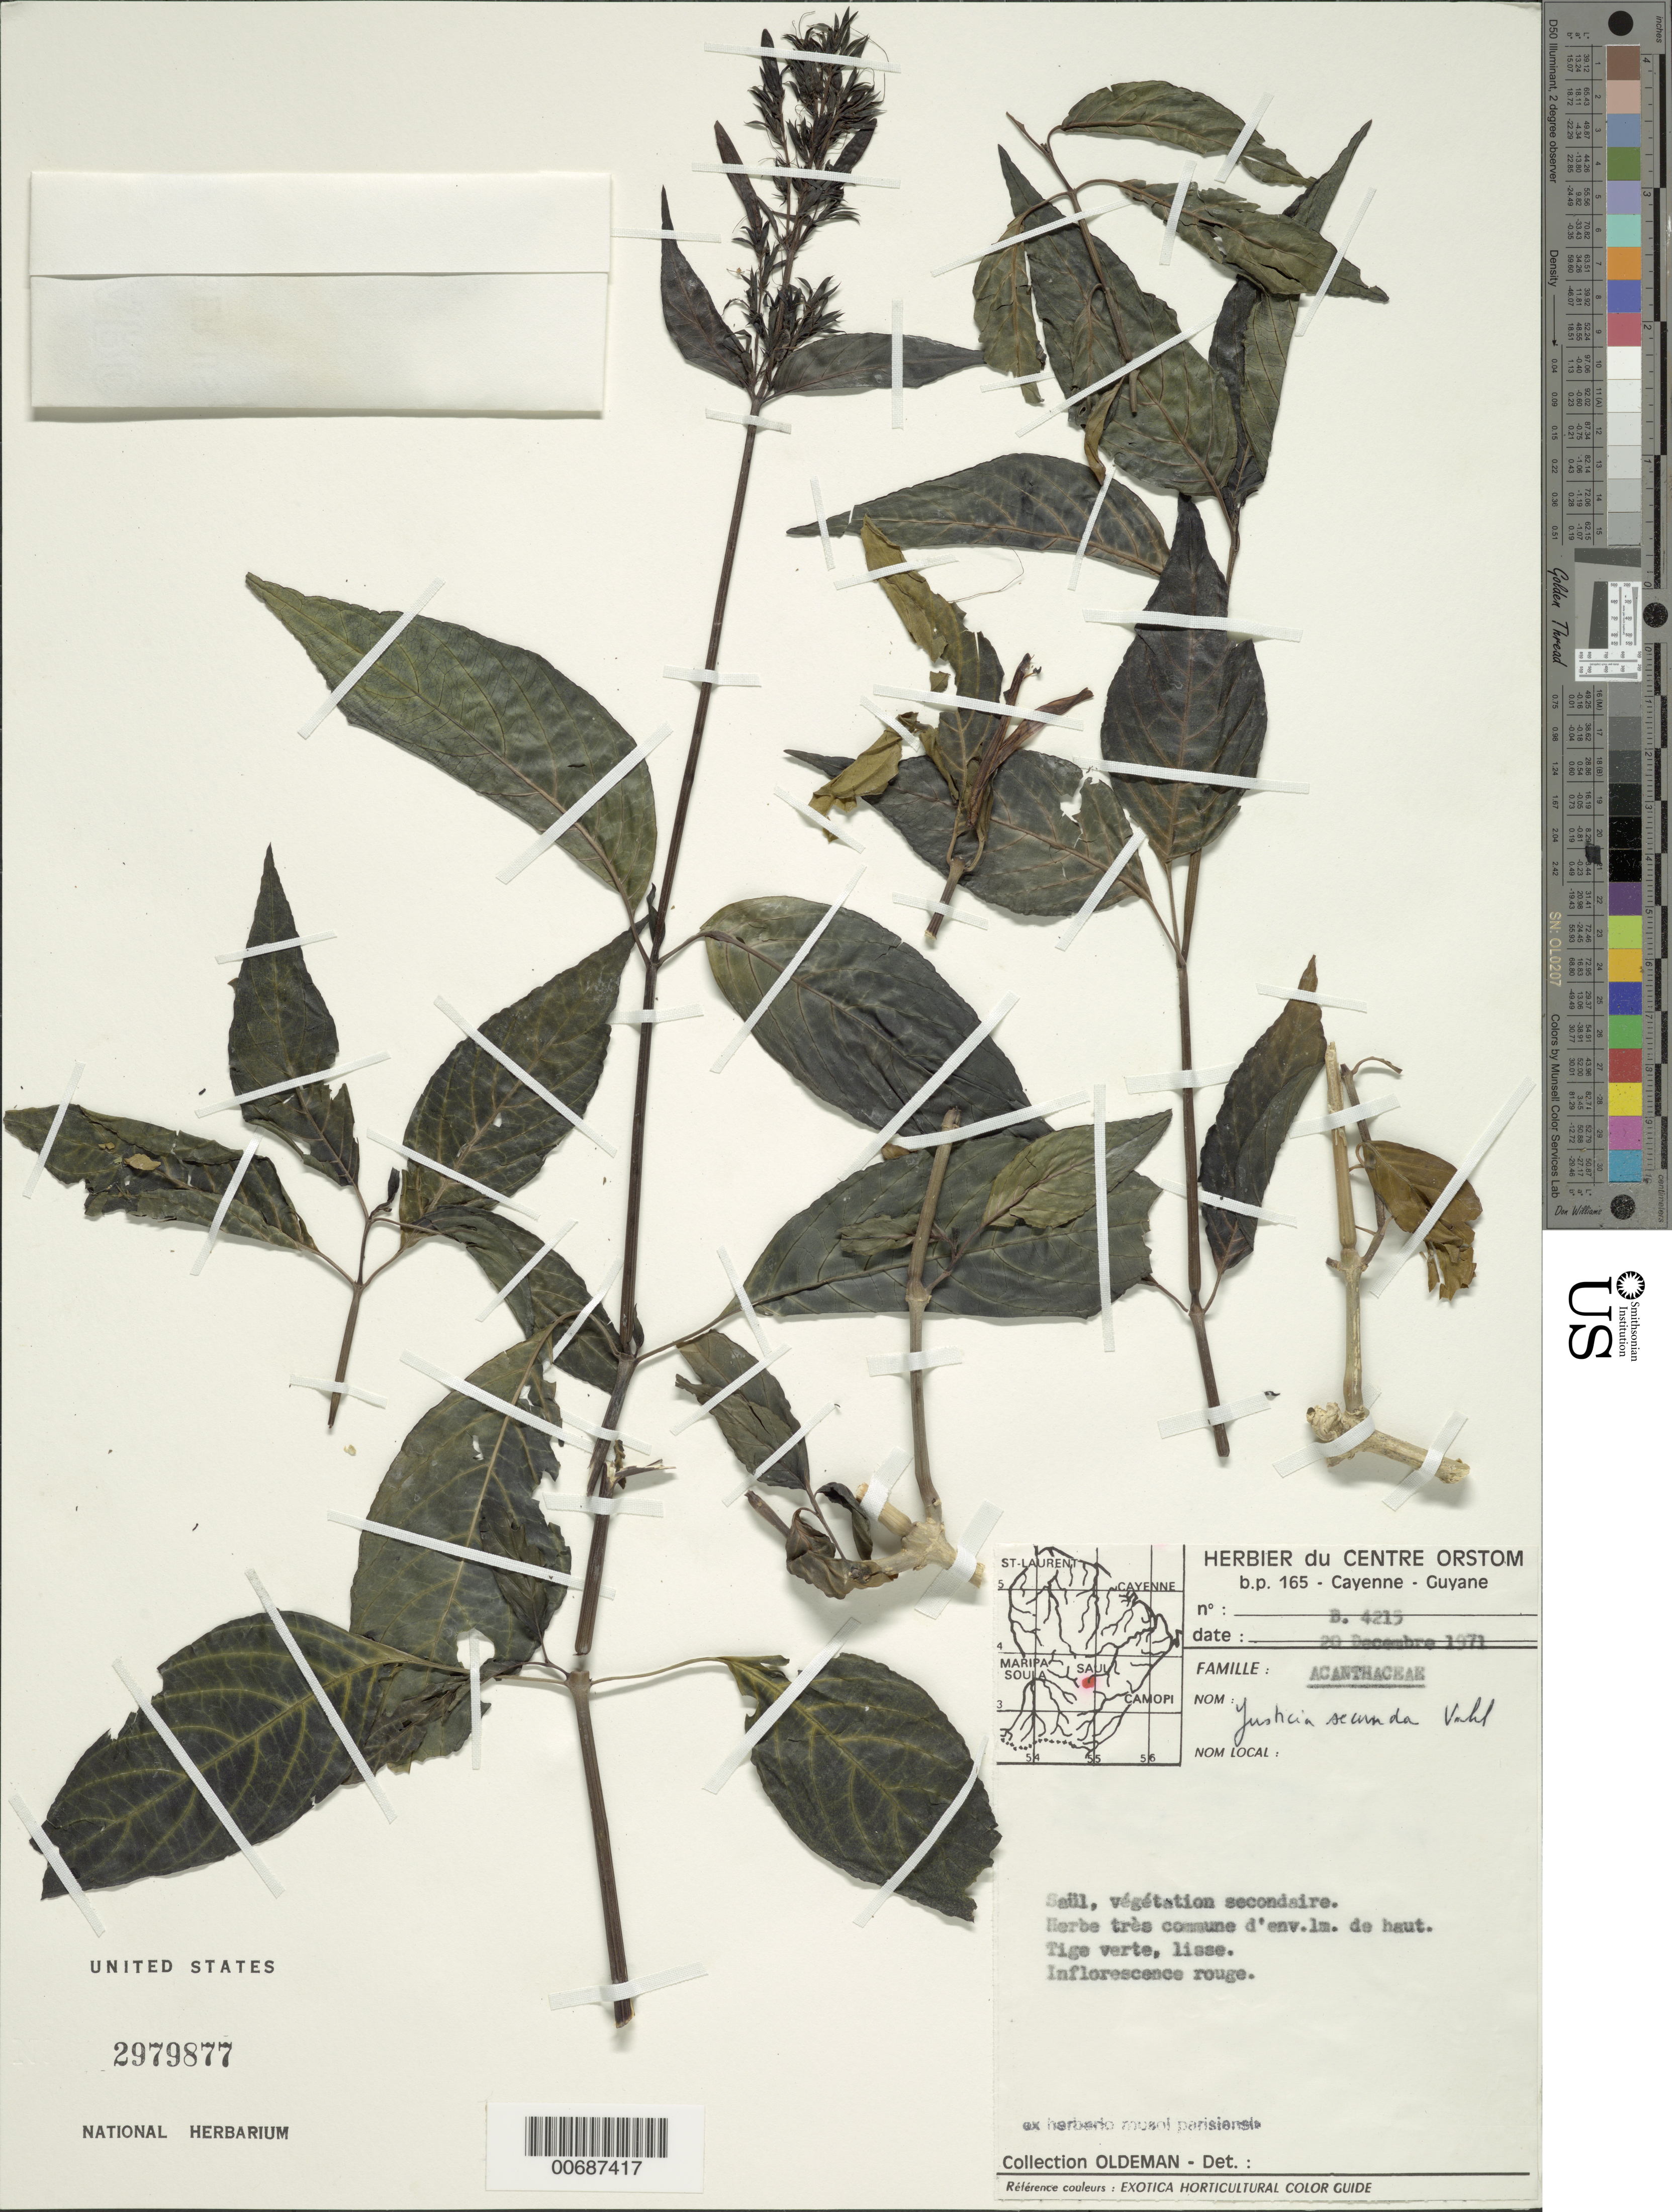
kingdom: Plantae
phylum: Tracheophyta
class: Magnoliopsida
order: Lamiales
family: Acanthaceae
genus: Justicia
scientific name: Justicia secunda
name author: Vahl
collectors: R. Oldeman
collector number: B 4215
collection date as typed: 20-Dec-71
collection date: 1971-12-20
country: French Guiana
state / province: Saint-Laurent-du-Maroni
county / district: Saül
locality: Saül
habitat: Secondary vegetation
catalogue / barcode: US 2979877